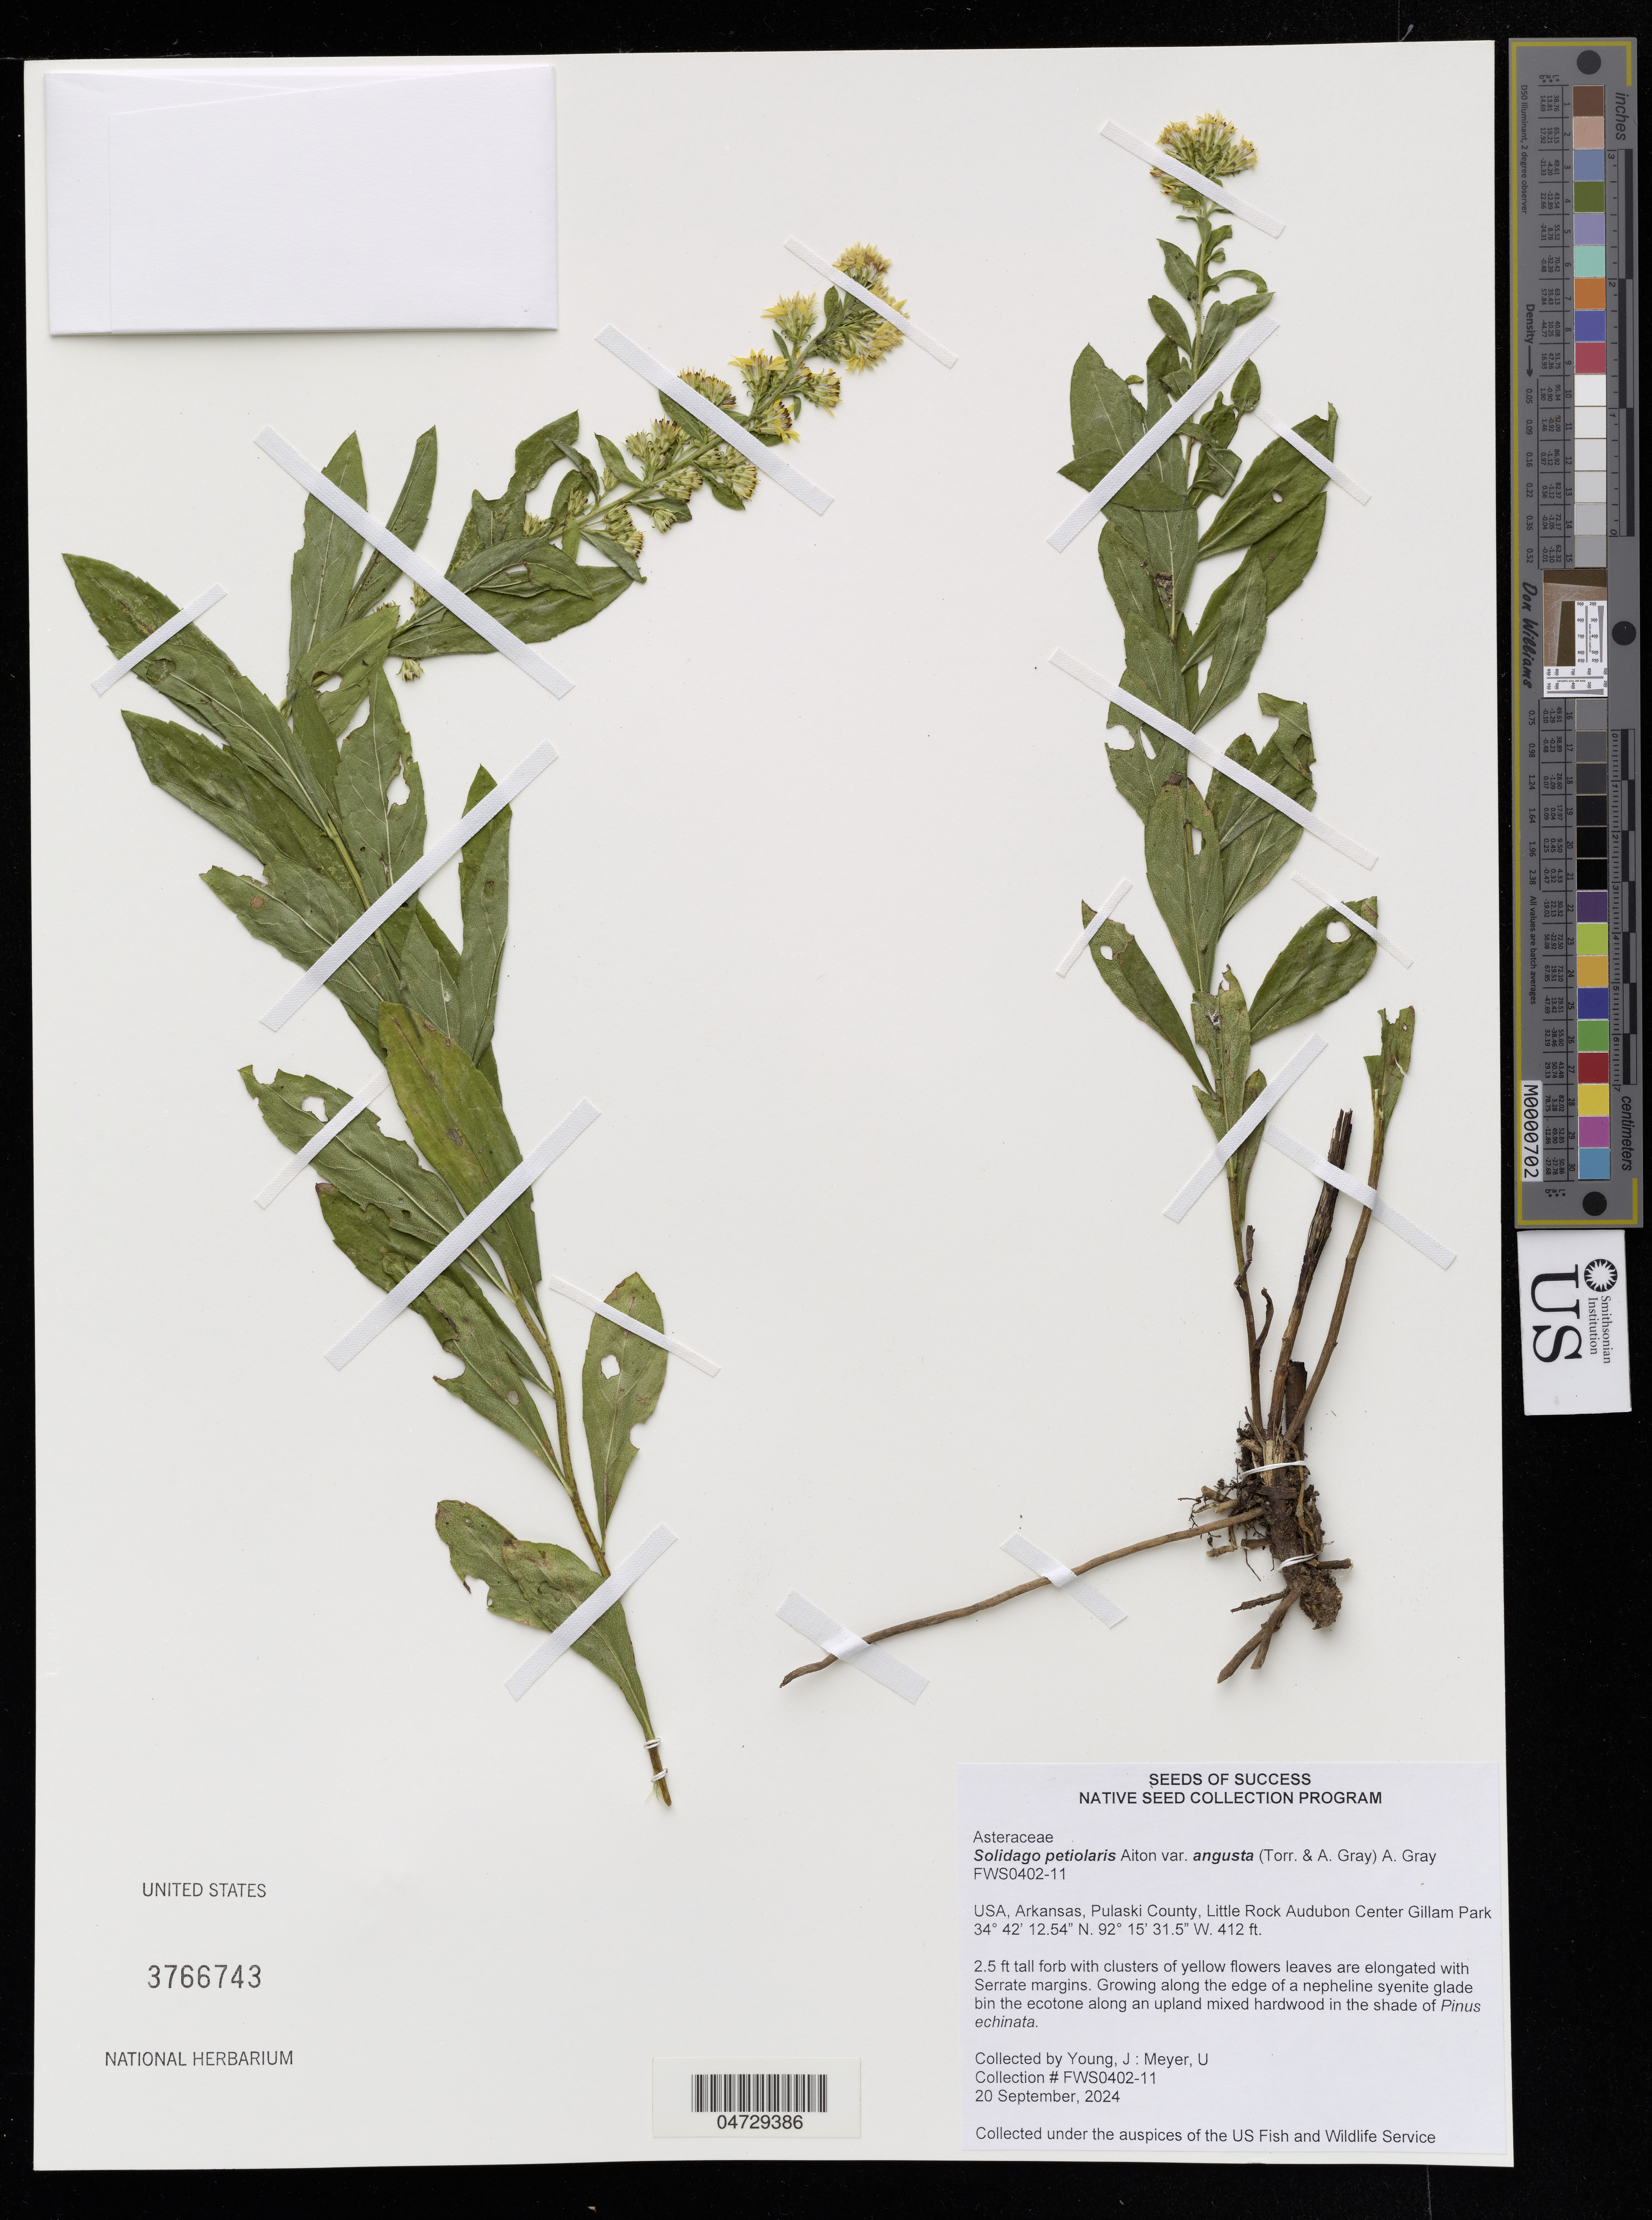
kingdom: Plantae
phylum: Tracheophyta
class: Magnoliopsida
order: Asterales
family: Asteraceae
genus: Solidago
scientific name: Solidago petiolaris var. angusta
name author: Aiton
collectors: J. Young & U. Meyer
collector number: FWS0402-11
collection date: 2024-09-20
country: United States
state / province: Arkansas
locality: Pulaski County, Little Rock Audubon Center Gillam Park.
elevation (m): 126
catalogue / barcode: US 3766743